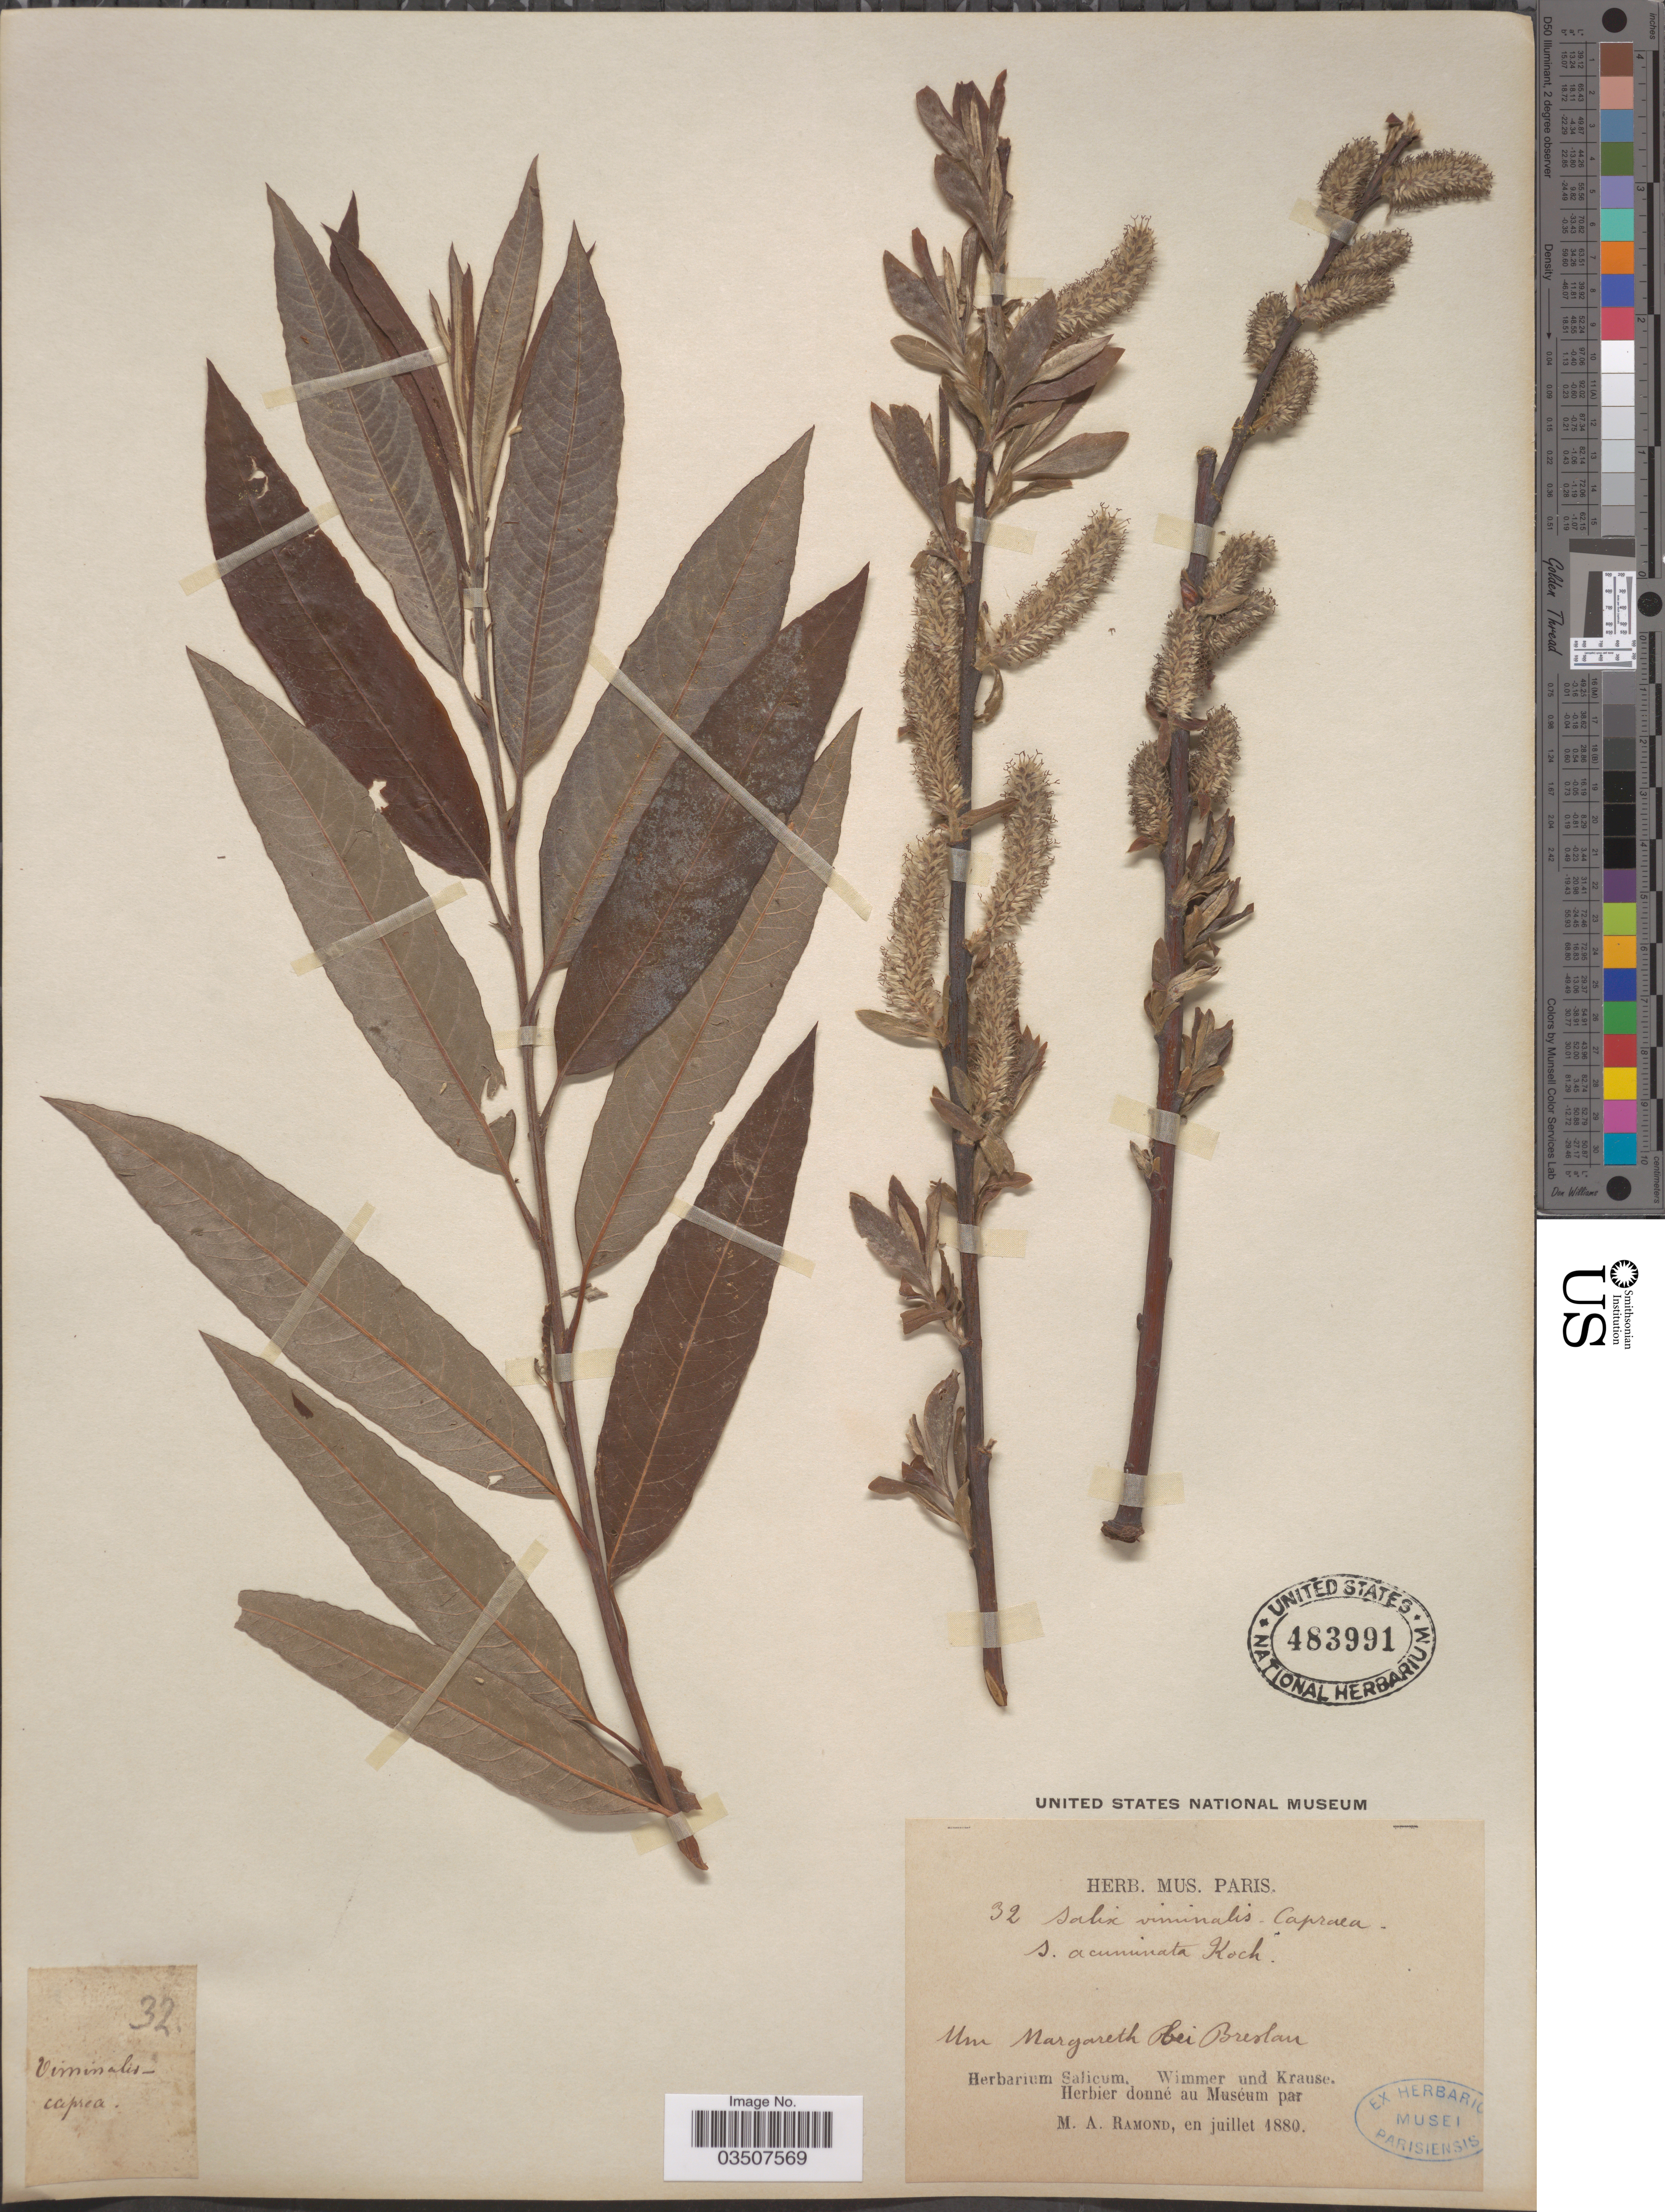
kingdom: Plantae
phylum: Tracheophyta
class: Magnoliopsida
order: Malpighiales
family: Salicaceae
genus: Salix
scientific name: Salix viminalis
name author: L.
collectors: M. Ramond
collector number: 32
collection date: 1880-07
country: Poland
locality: Um Margareth bei Breslau. Wimmer und Krause.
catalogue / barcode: US 483991